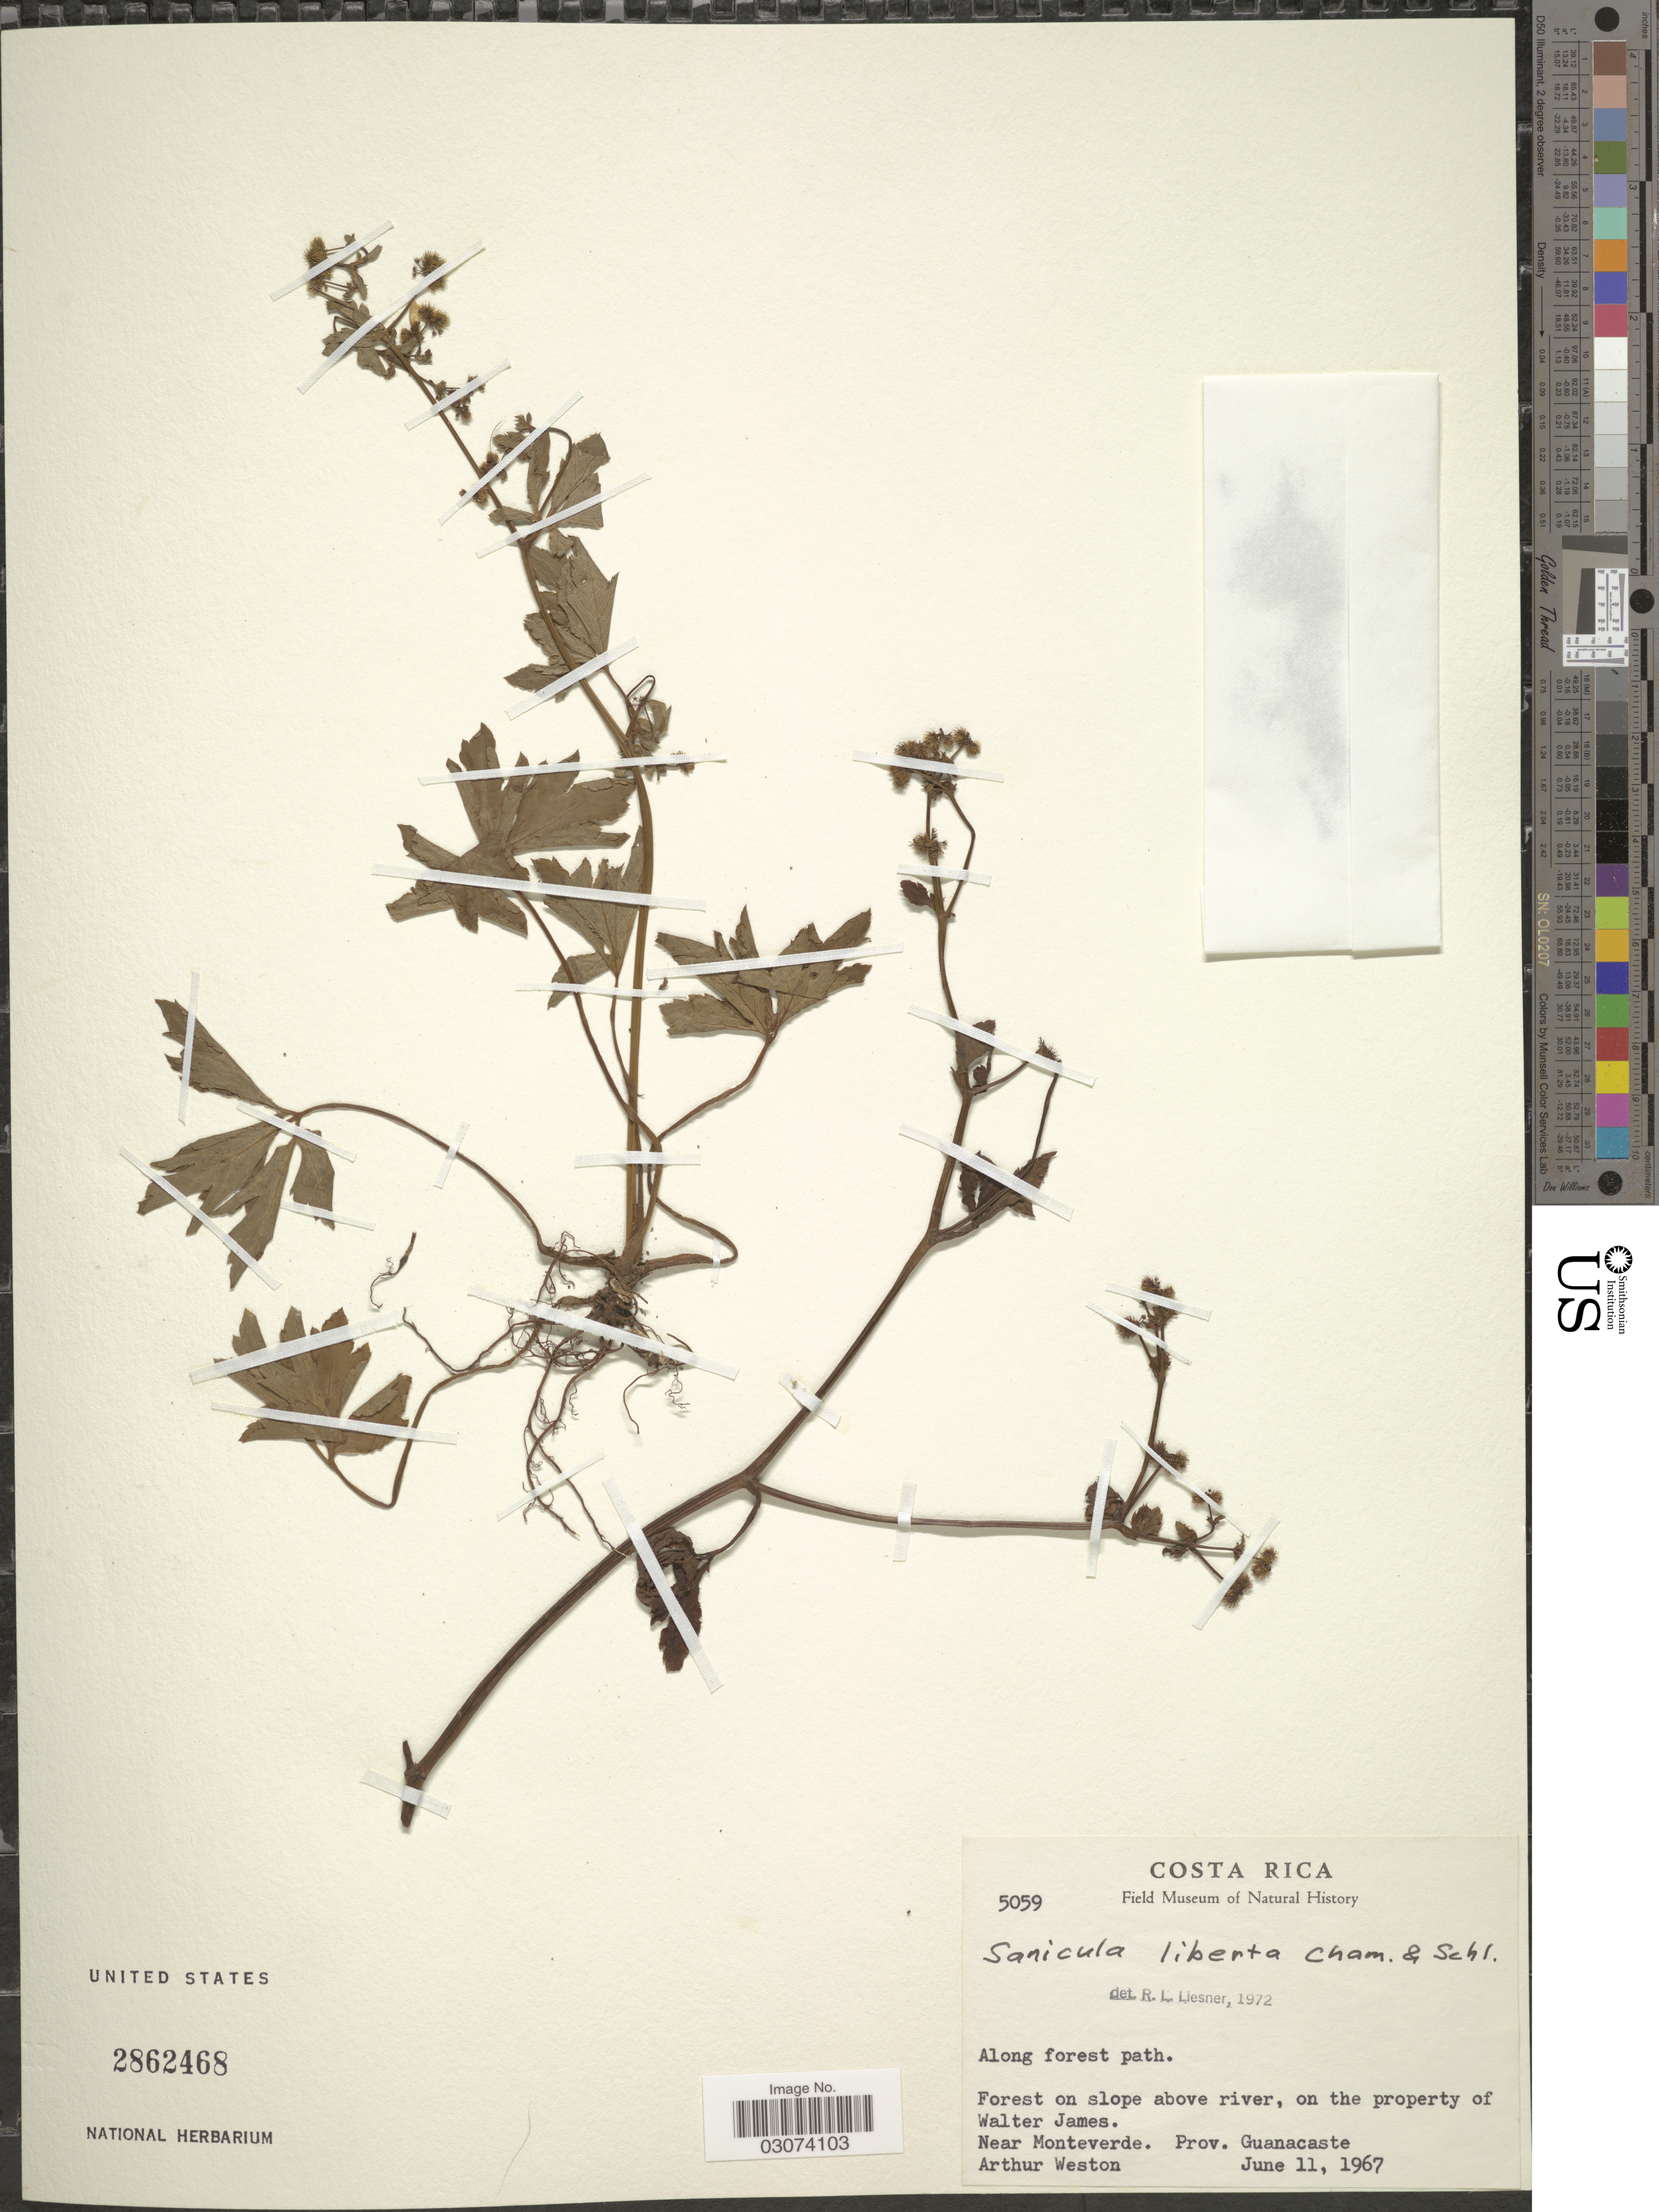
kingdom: Plantae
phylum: Tracheophyta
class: Magnoliopsida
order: Apiales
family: Apiaceae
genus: Sanicula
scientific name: Sanicula liberta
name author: Cham. & Schltdl.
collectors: A. Weston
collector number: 5059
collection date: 1967-06-11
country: Costa Rica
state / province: Guanacaste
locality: Along forest path. Forest on slope above river, on the property of Walter James. Near Monteverde.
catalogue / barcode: US 2862468